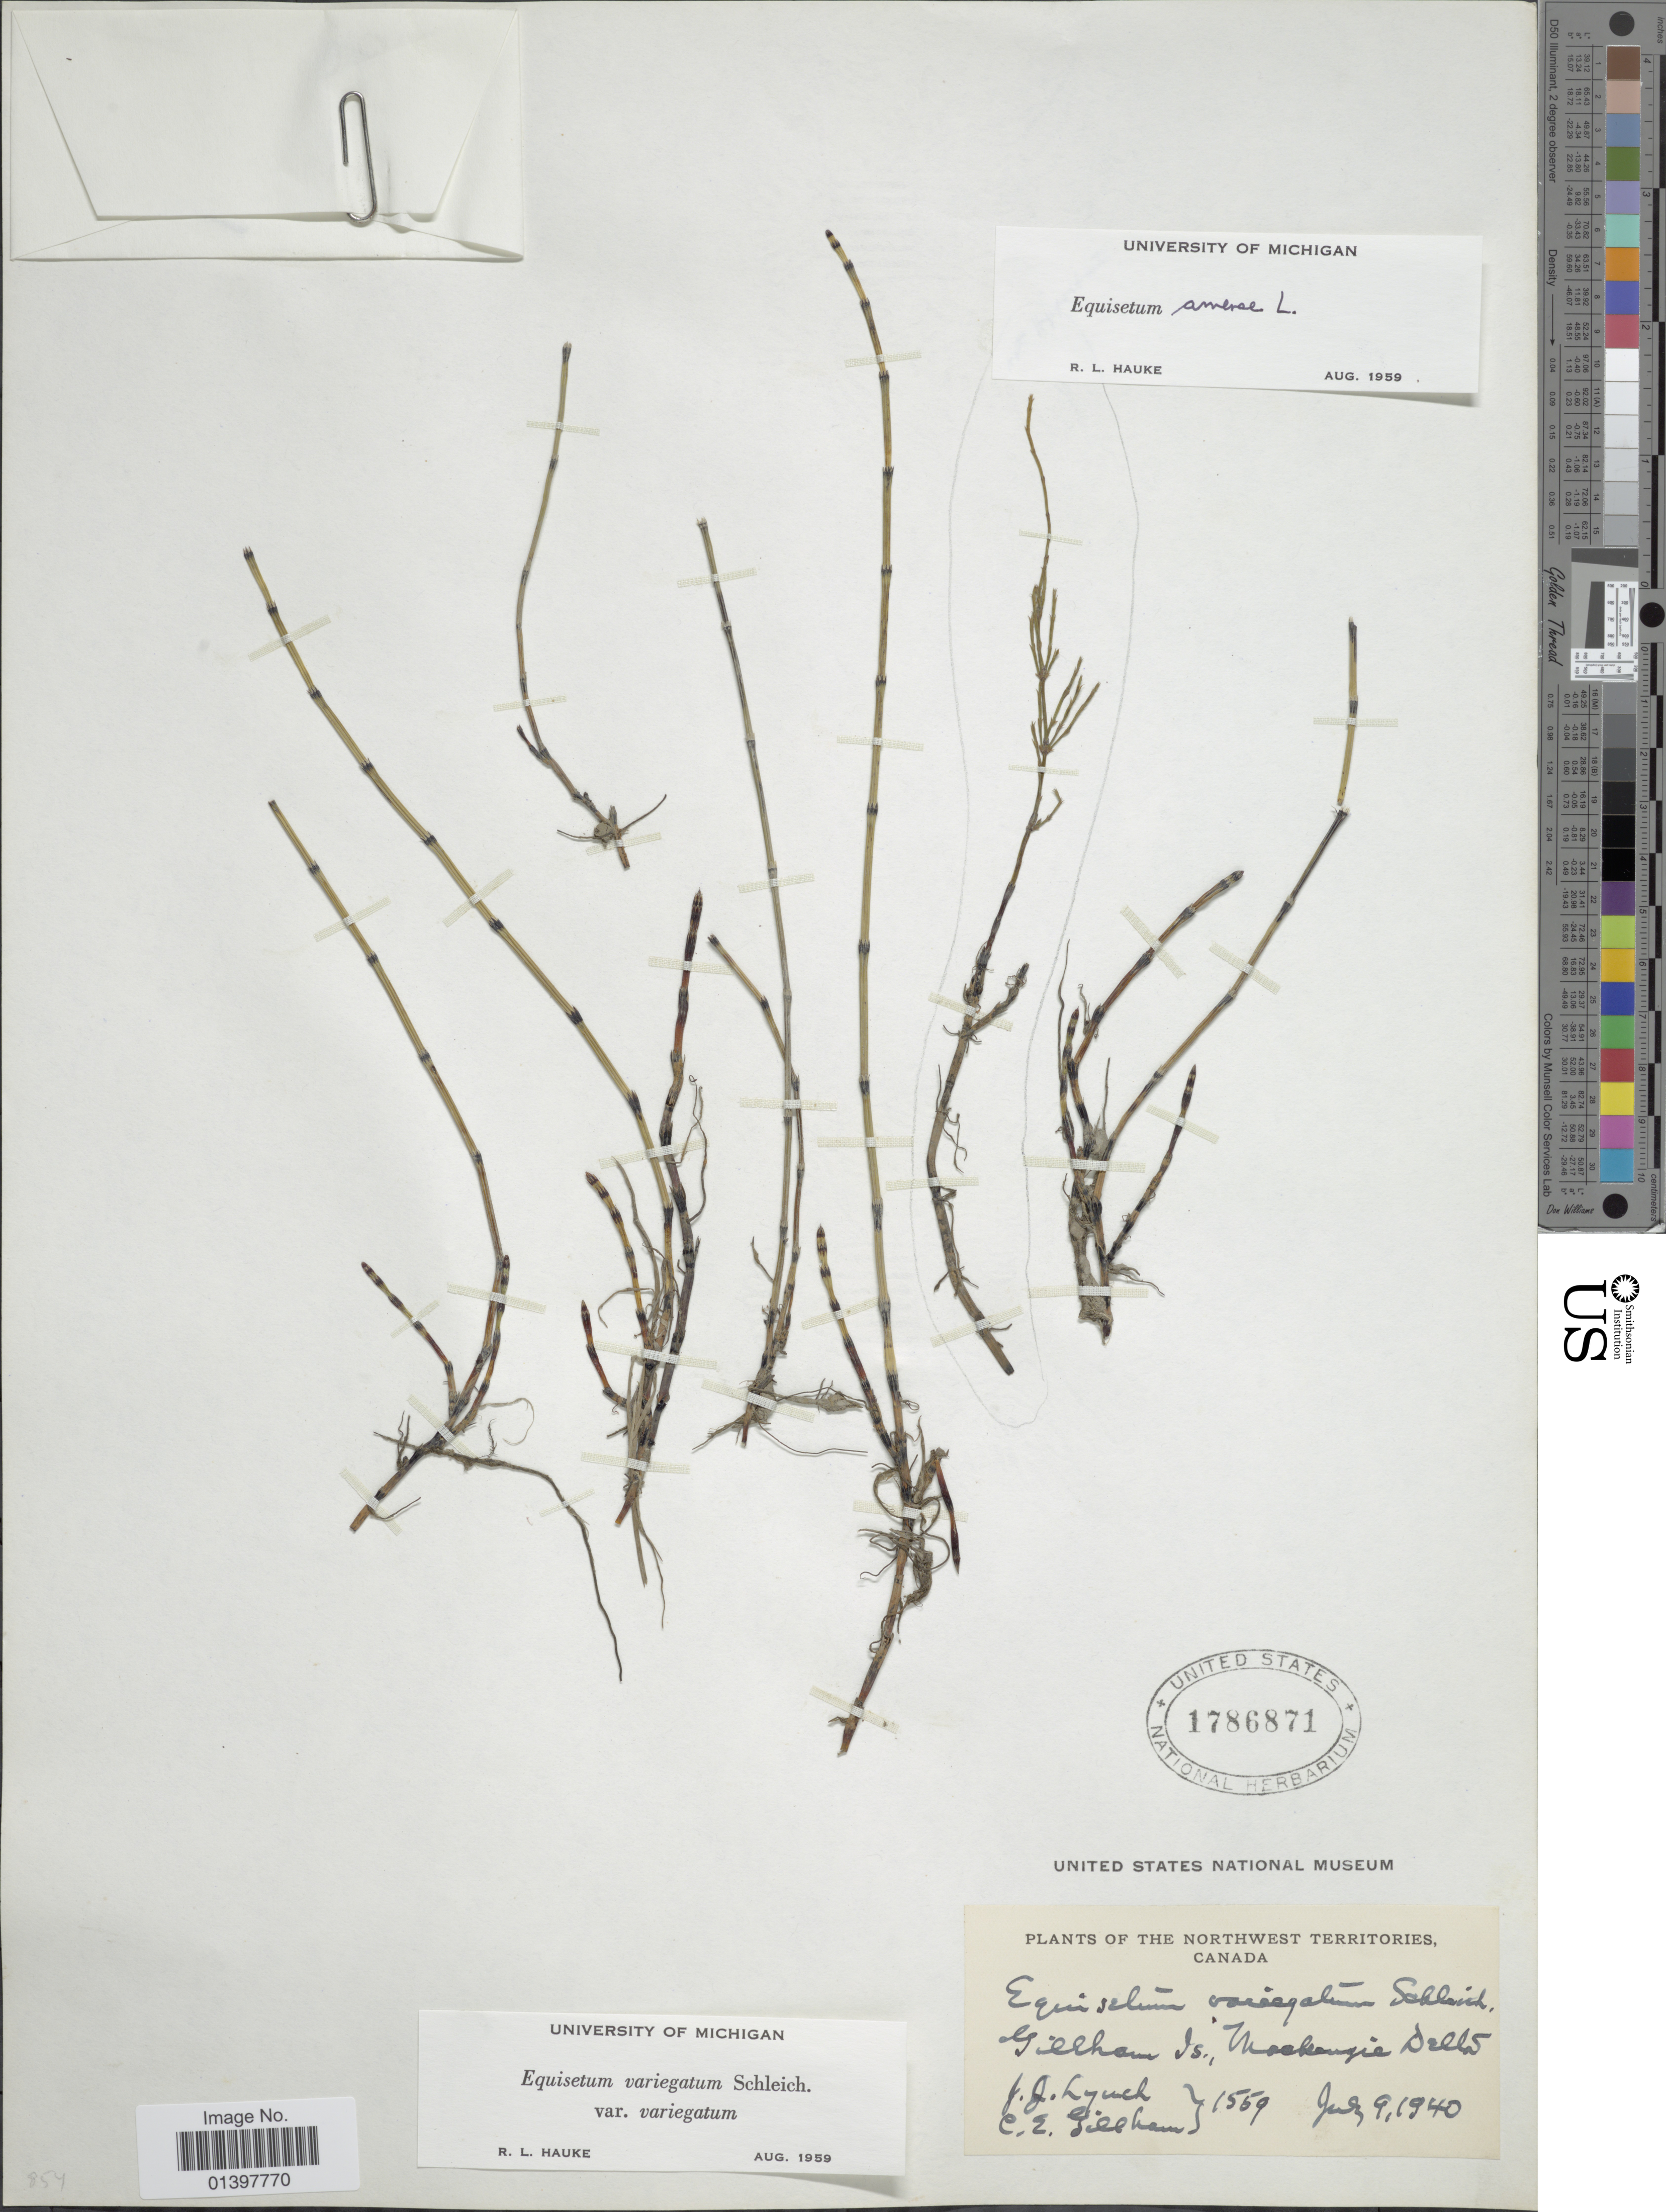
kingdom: Plantae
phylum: Tracheophyta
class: Polypodiopsida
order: Equisetales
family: Equisetaceae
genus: Equisetum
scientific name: Equisetum variegatum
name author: Schleich. ex F. Weber & D. Mohr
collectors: J. Lynch & C. Gillham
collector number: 1559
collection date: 1940-07-09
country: Canada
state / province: Northwest Territories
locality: Gillham Is., Mackenzie Delta.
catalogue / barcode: US 1786871